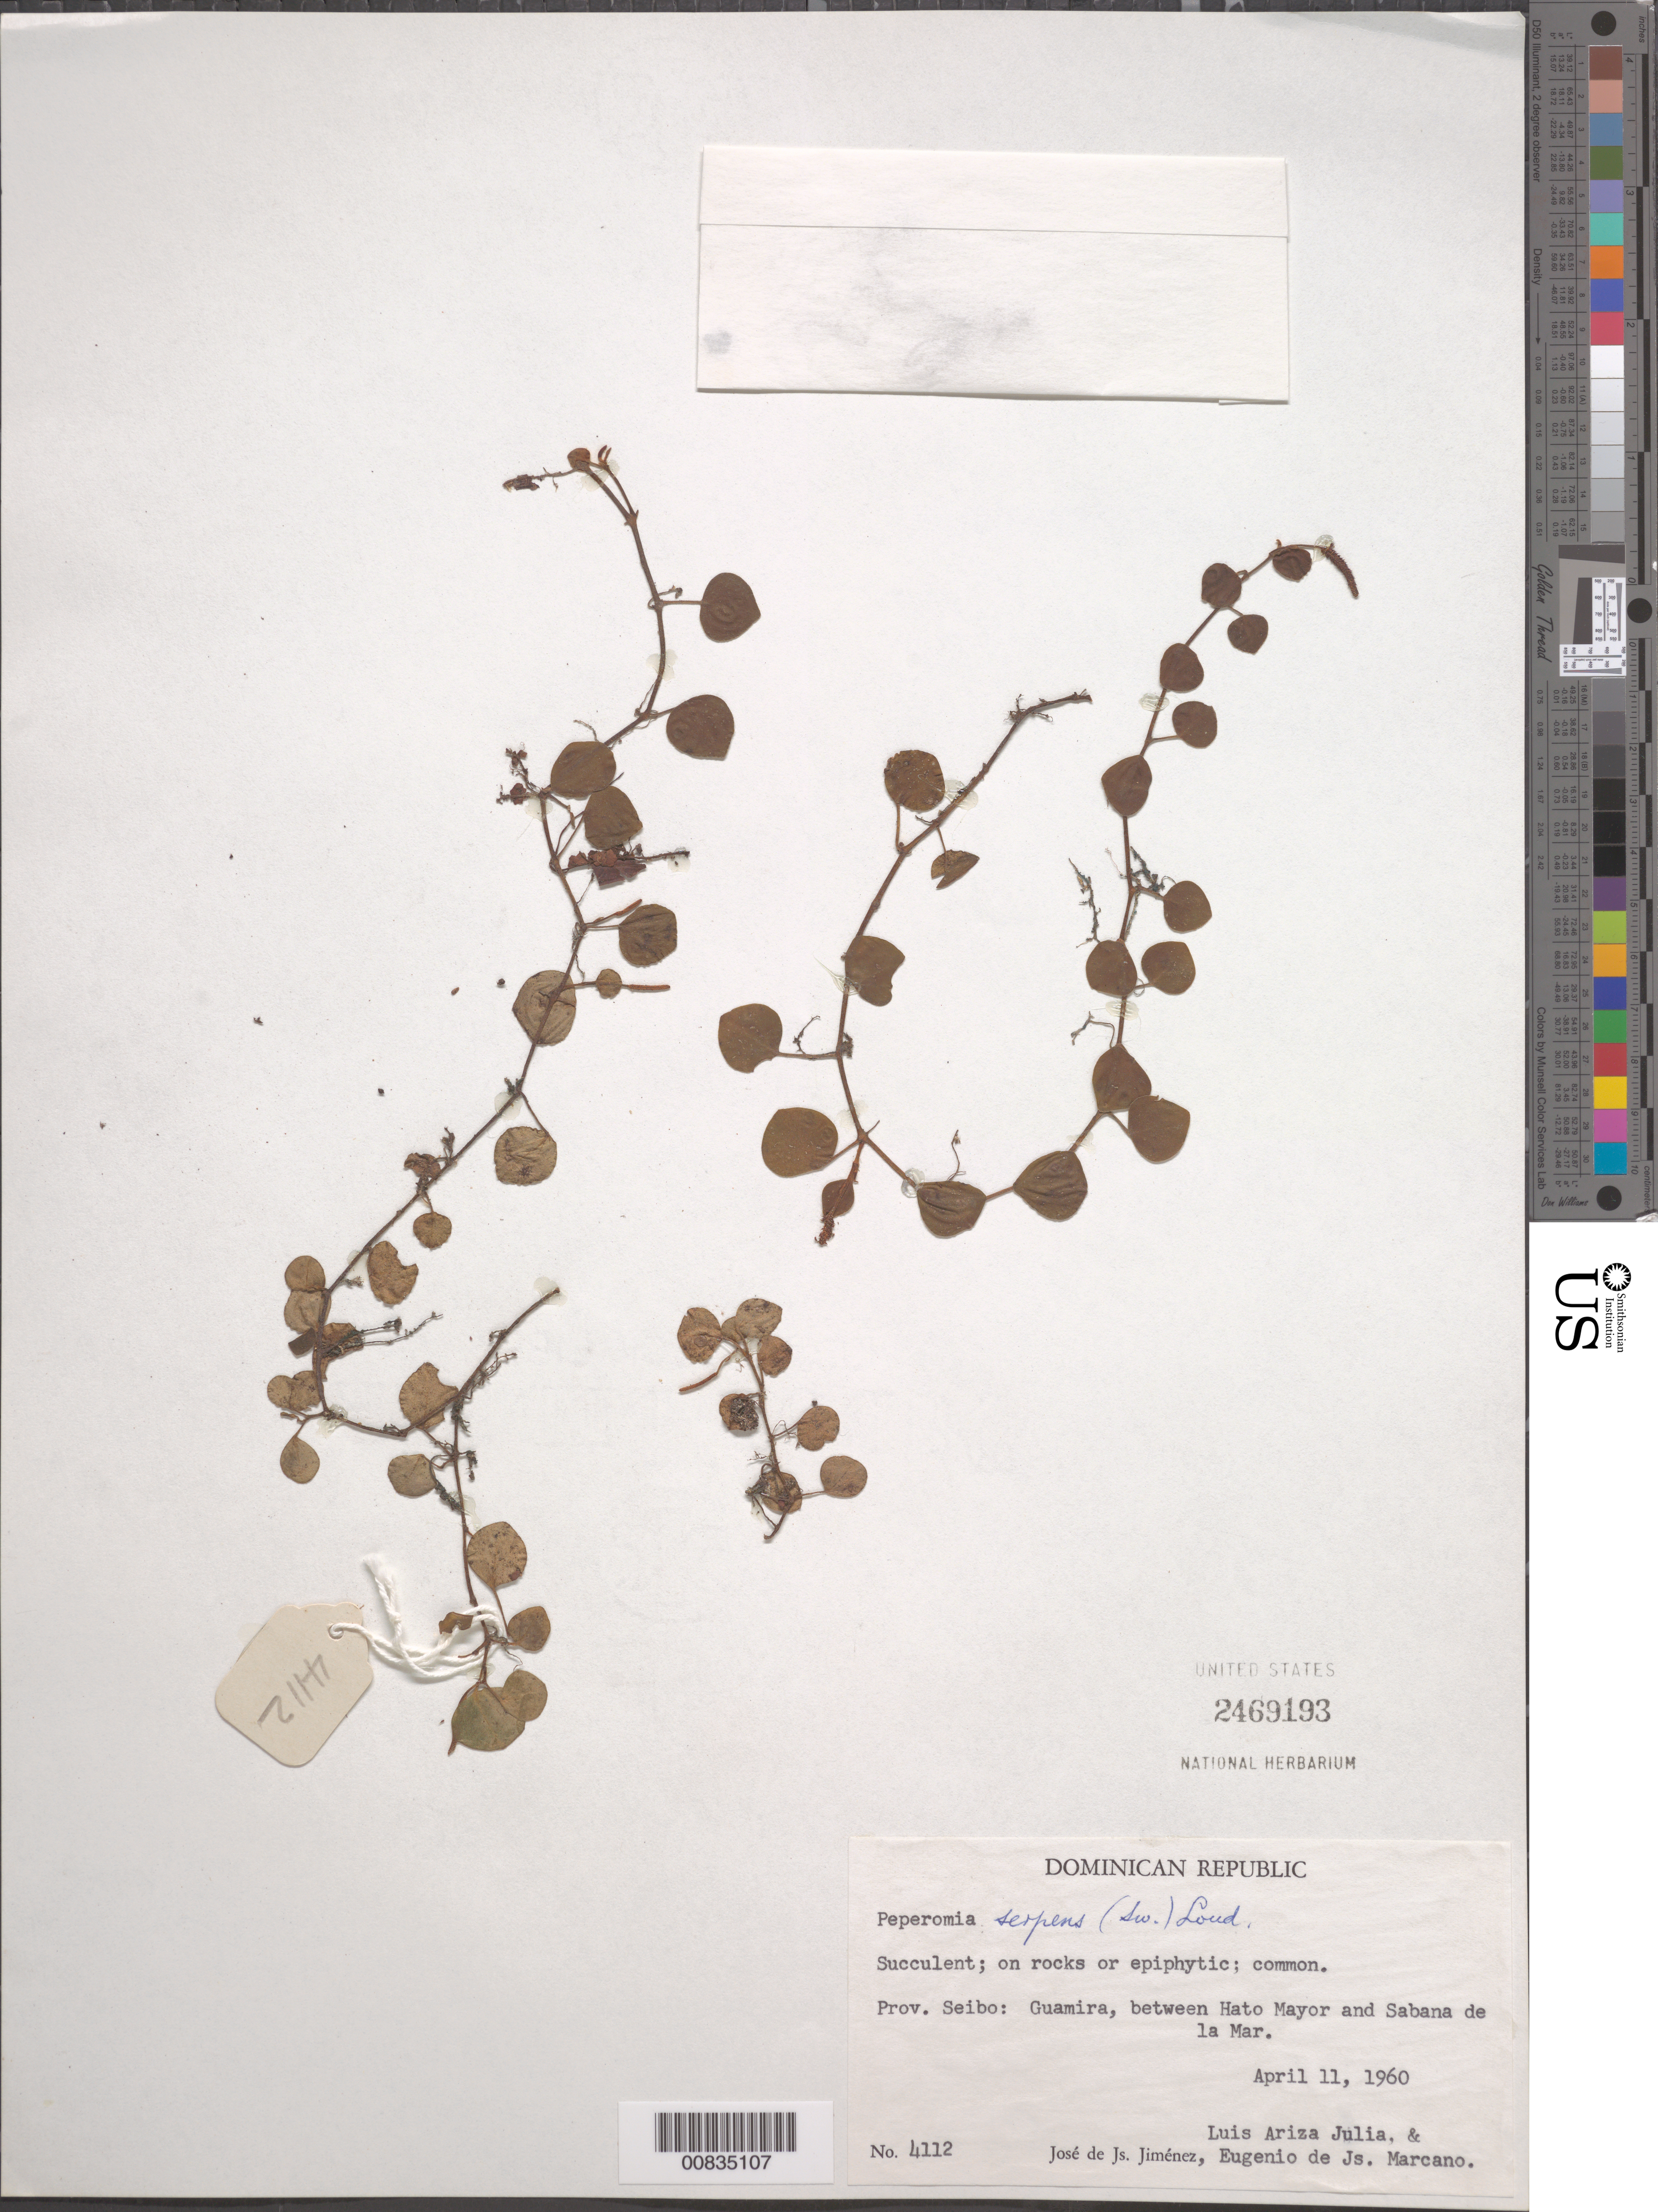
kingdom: Plantae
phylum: Tracheophyta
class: Magnoliopsida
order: Piperales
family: Piperaceae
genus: Peperomia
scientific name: Peperomia serpens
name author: (Sw.) Loudon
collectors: J. J. Jiménez, L. Ariza-Julia & E. J. Marcano F.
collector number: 4112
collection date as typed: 11 Apr 1960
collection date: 1960-04-11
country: Dominican Republic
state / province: El Seibo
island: Hispaniola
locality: Guamira, between Hato Mayor and Sabana de la Mar.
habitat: On rocks or epiphytic.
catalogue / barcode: US 2469193